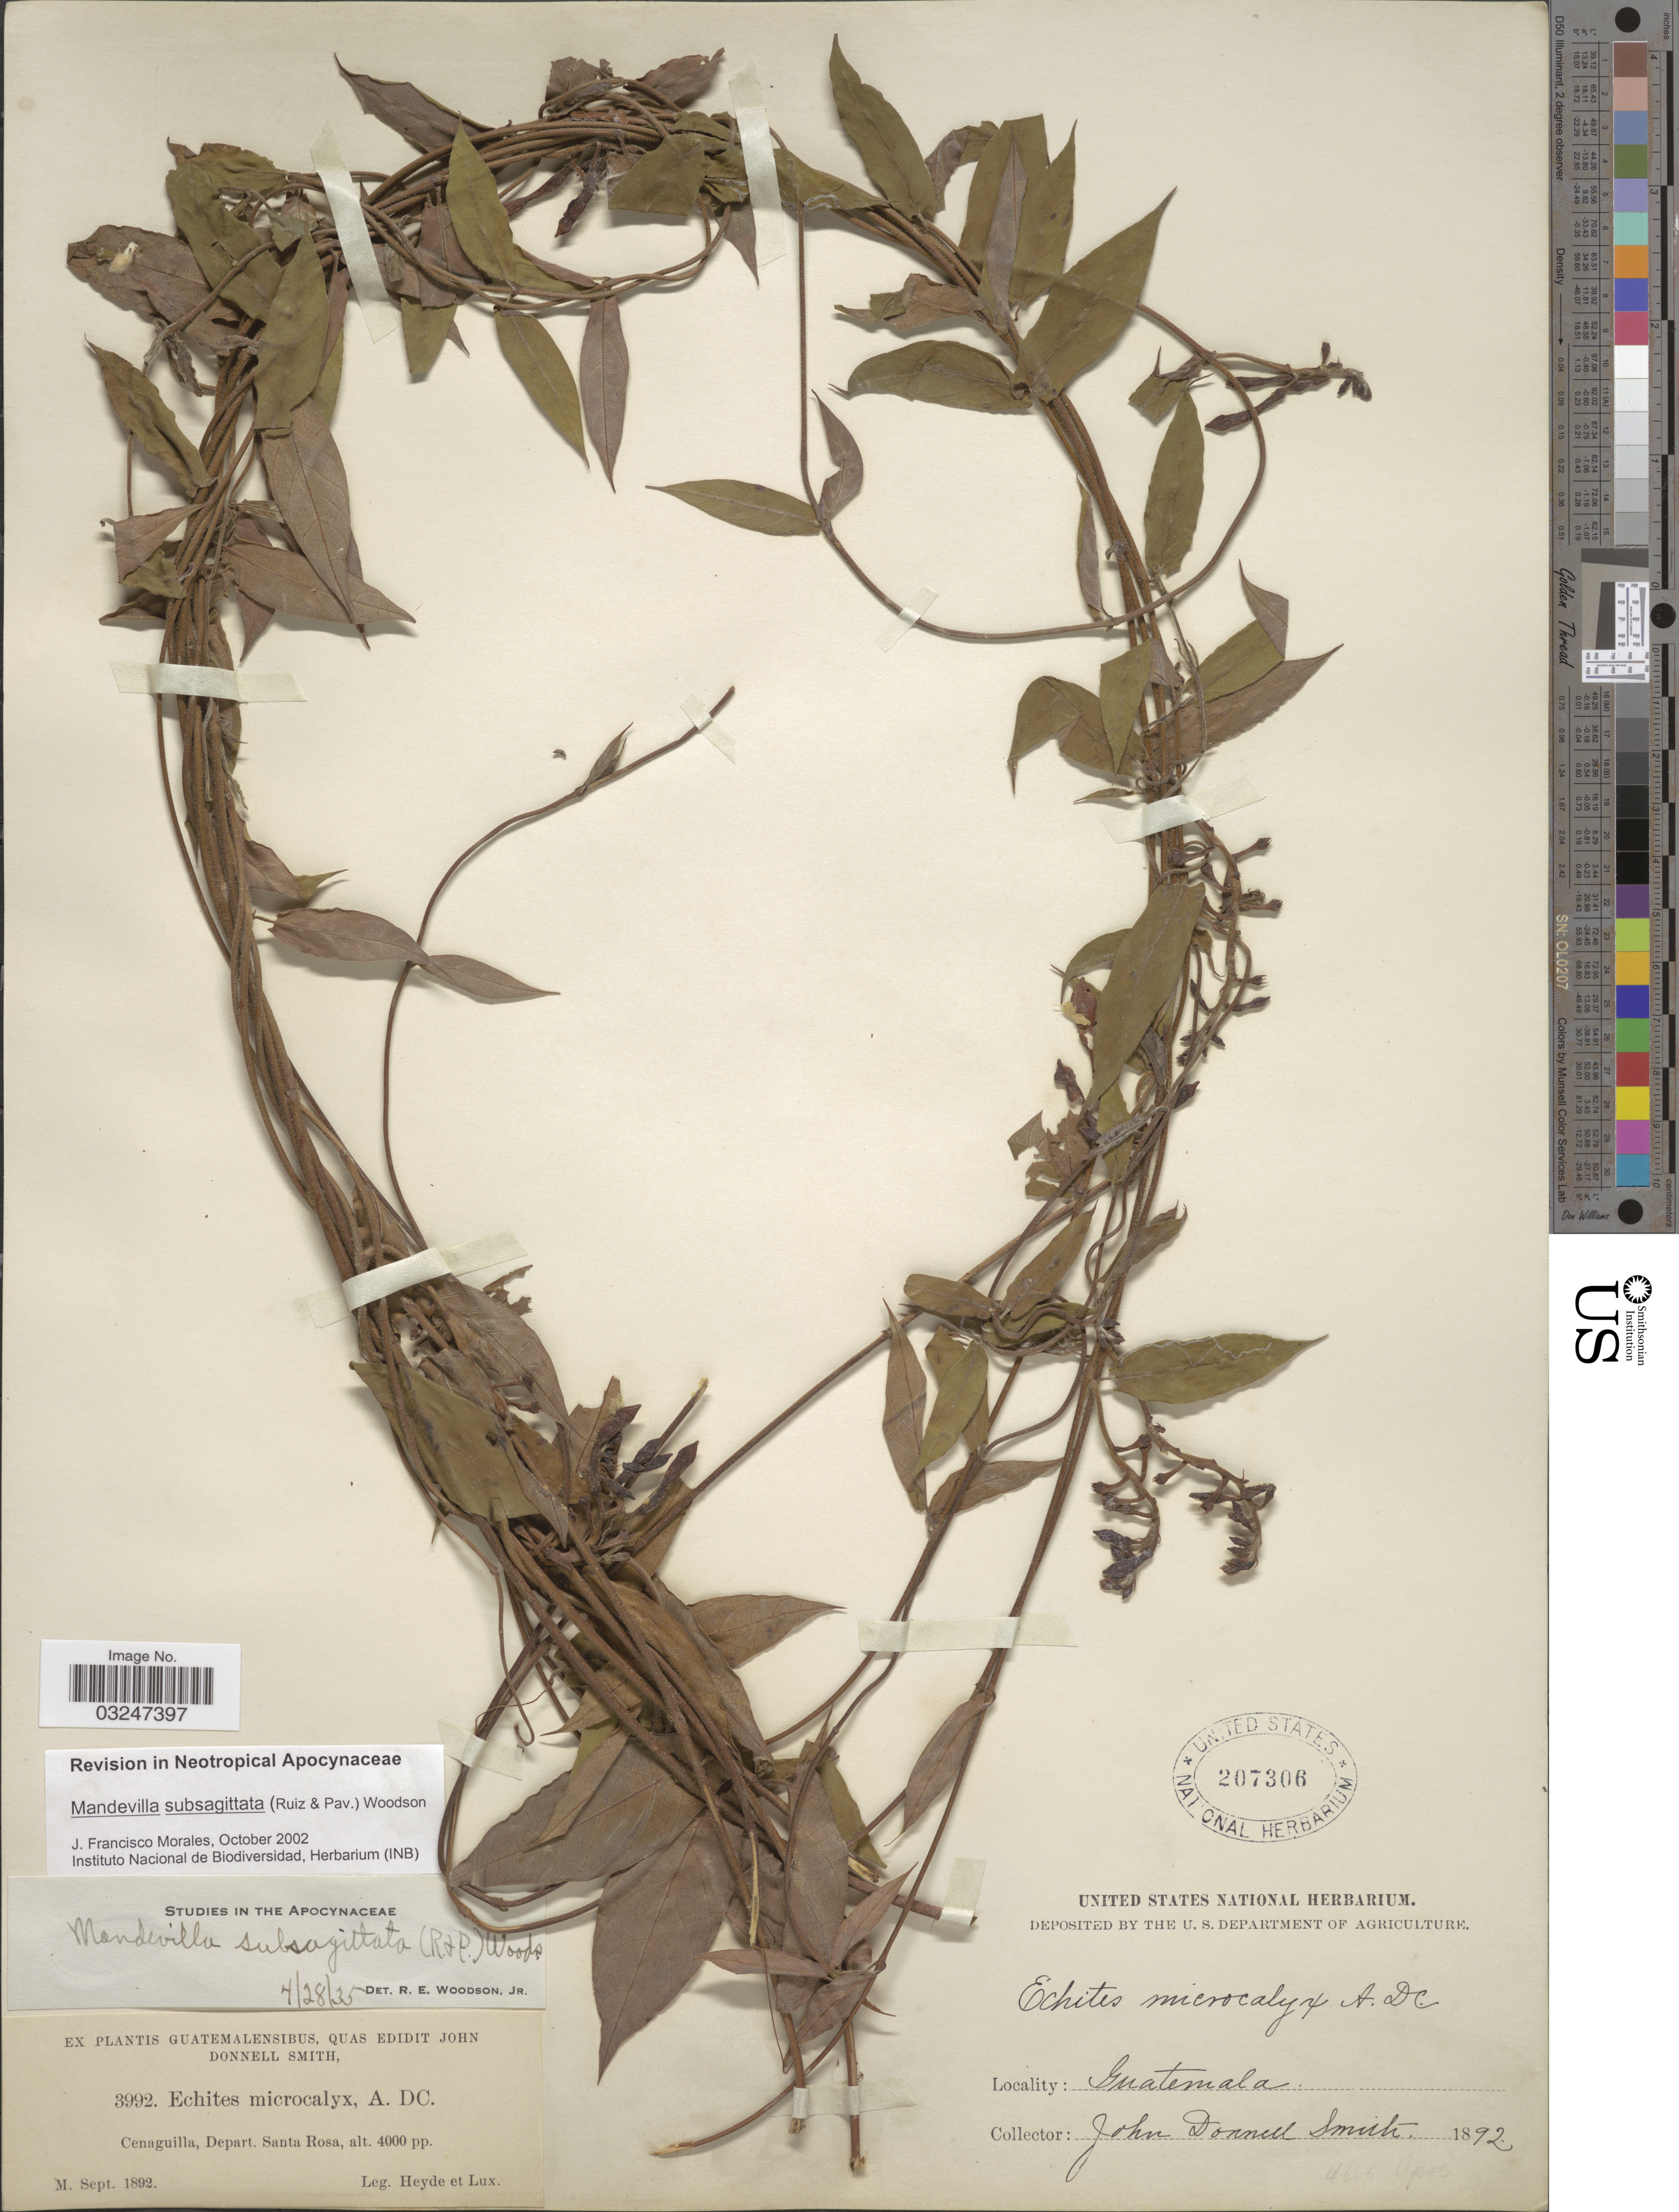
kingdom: Plantae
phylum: Tracheophyta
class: Magnoliopsida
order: Gentianales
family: Apocynaceae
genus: Mandevilla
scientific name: Mandevilla subsagittata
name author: (Ruiz & Pav.) Woodson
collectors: Heyde & Lux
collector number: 3992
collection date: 1892-09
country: Guatemala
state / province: Santa Rosa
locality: Cenaguilla, Depart. Santa Rosa.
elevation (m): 1219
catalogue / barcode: US 207306